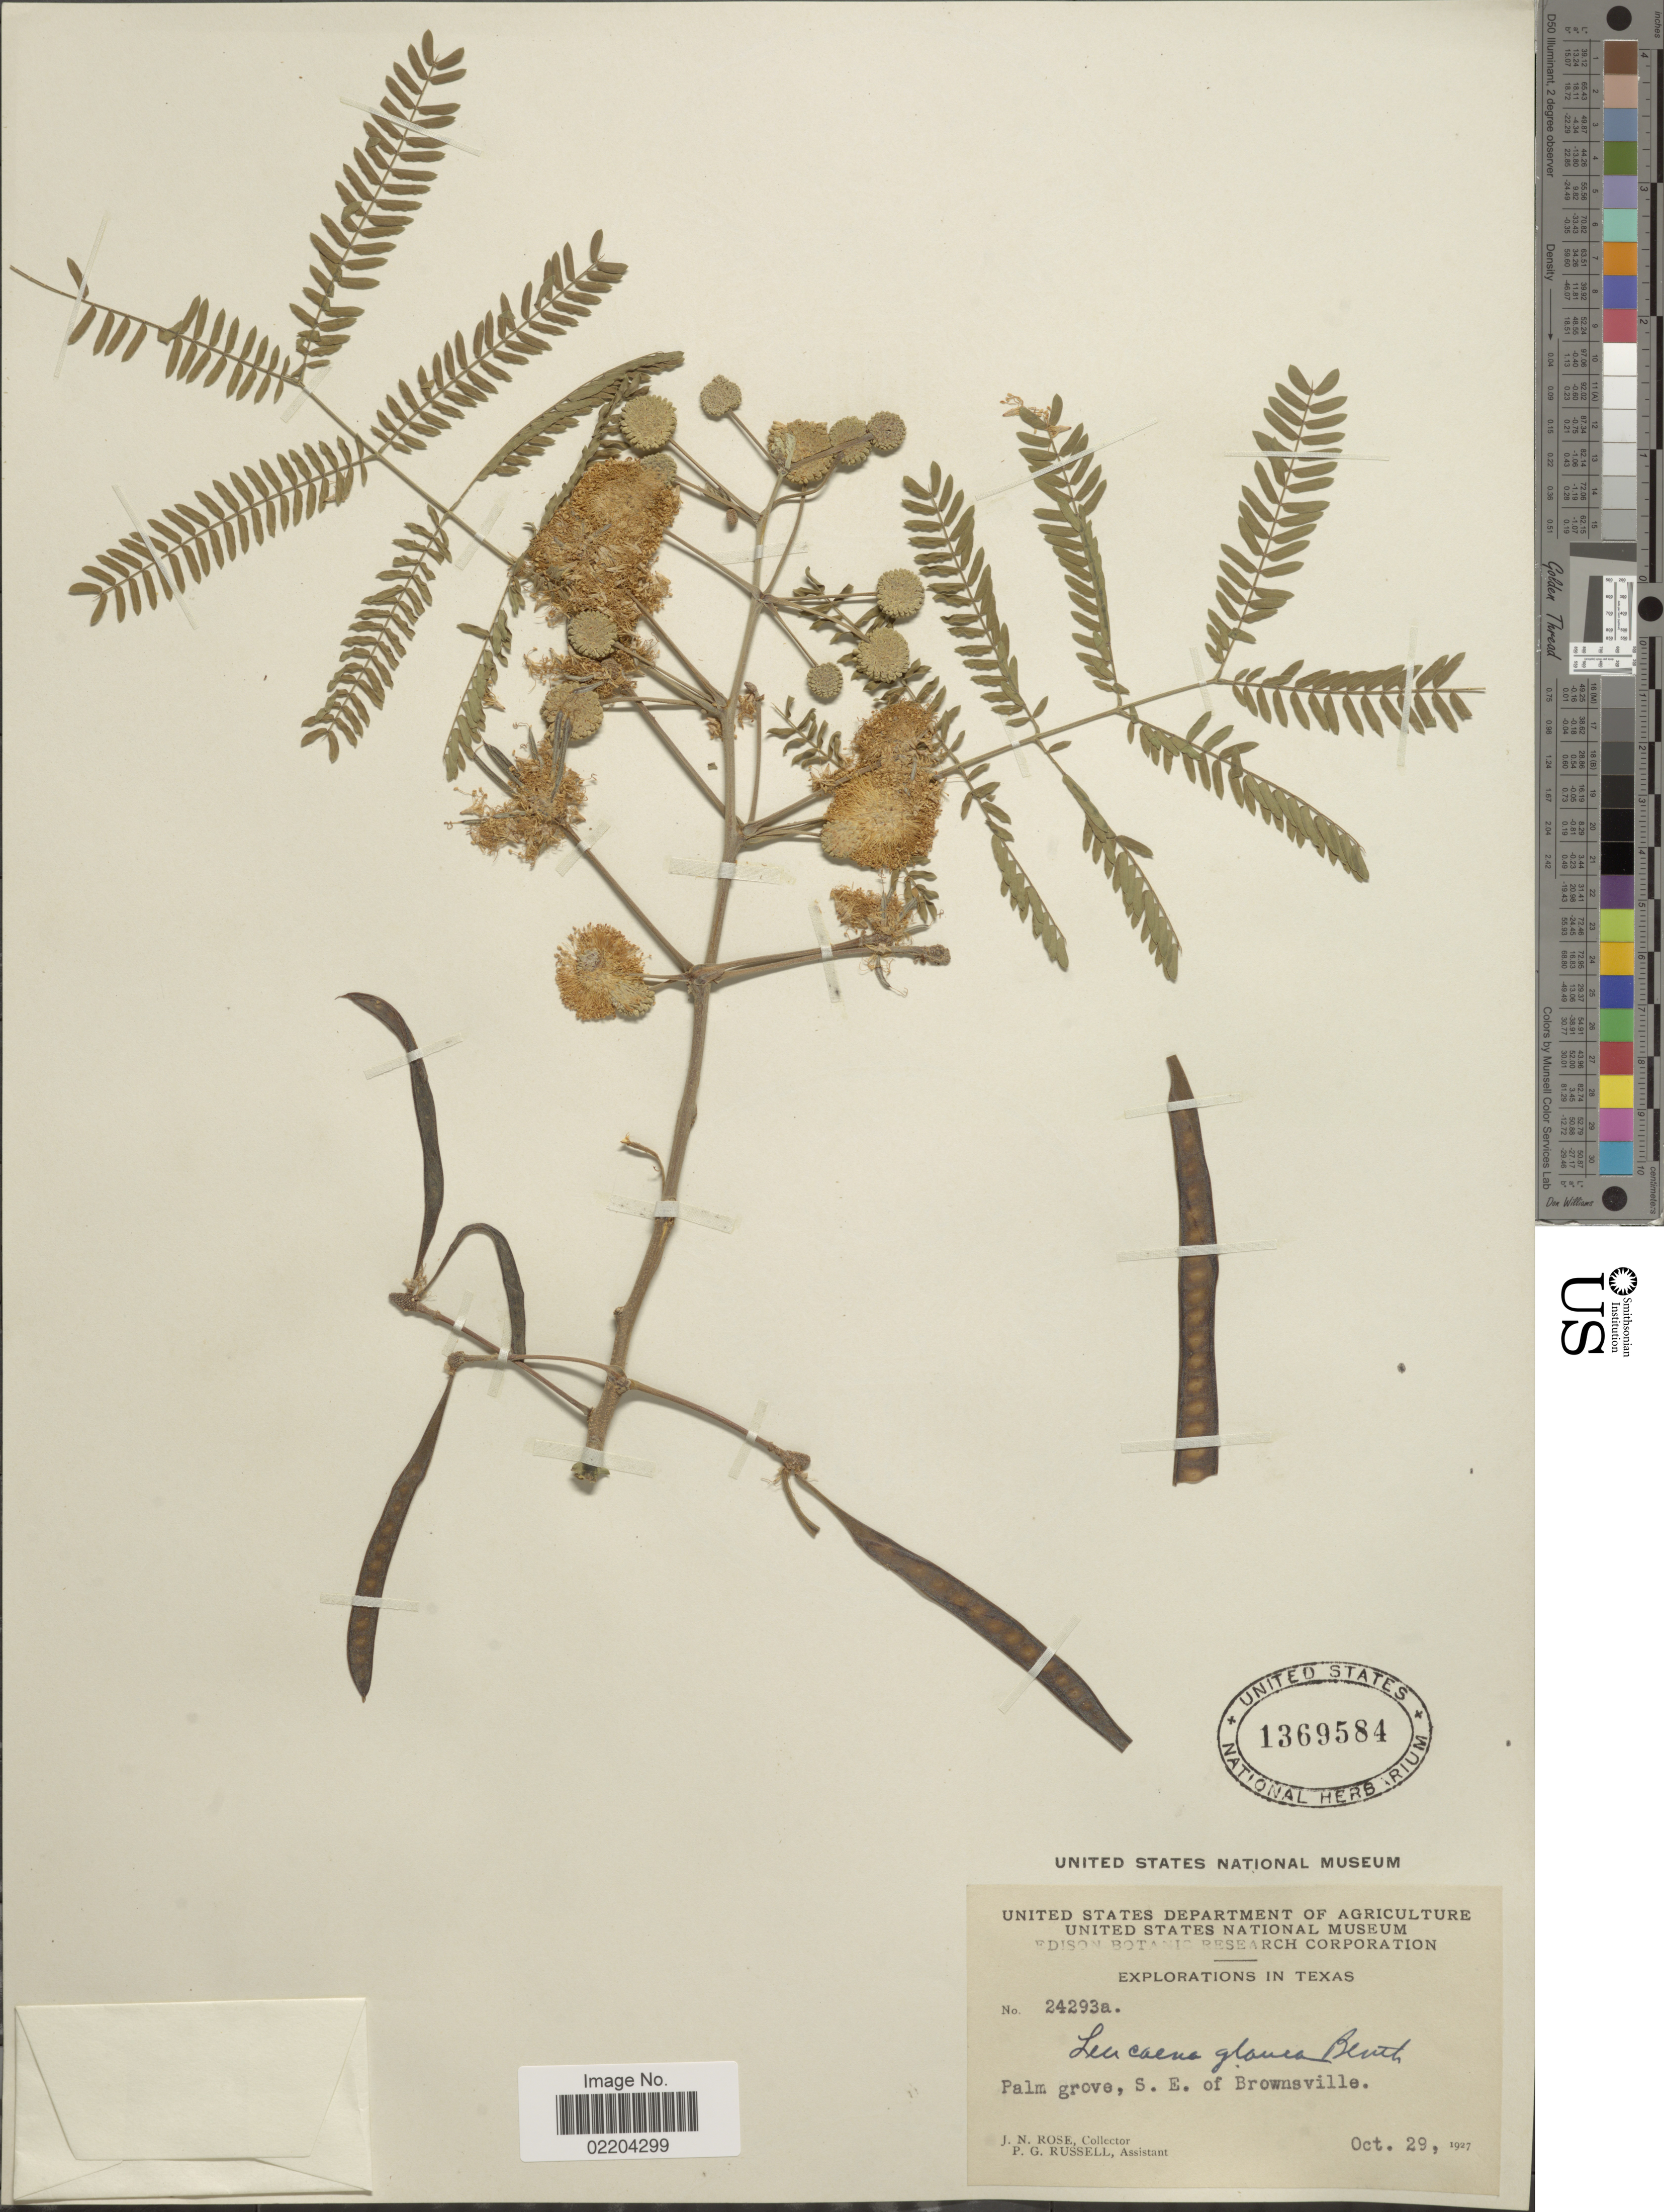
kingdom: Plantae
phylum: Tracheophyta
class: Magnoliopsida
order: Fabales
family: Fabaceae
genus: Leucaena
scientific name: Leucaena glauca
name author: (L.) Benth.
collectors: J. N. Rose & P. G. Russell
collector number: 24293a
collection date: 1927-10-29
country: United States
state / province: Texas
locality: Texas, Palm grove, S. E. of Brownsville.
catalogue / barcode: US 1369584